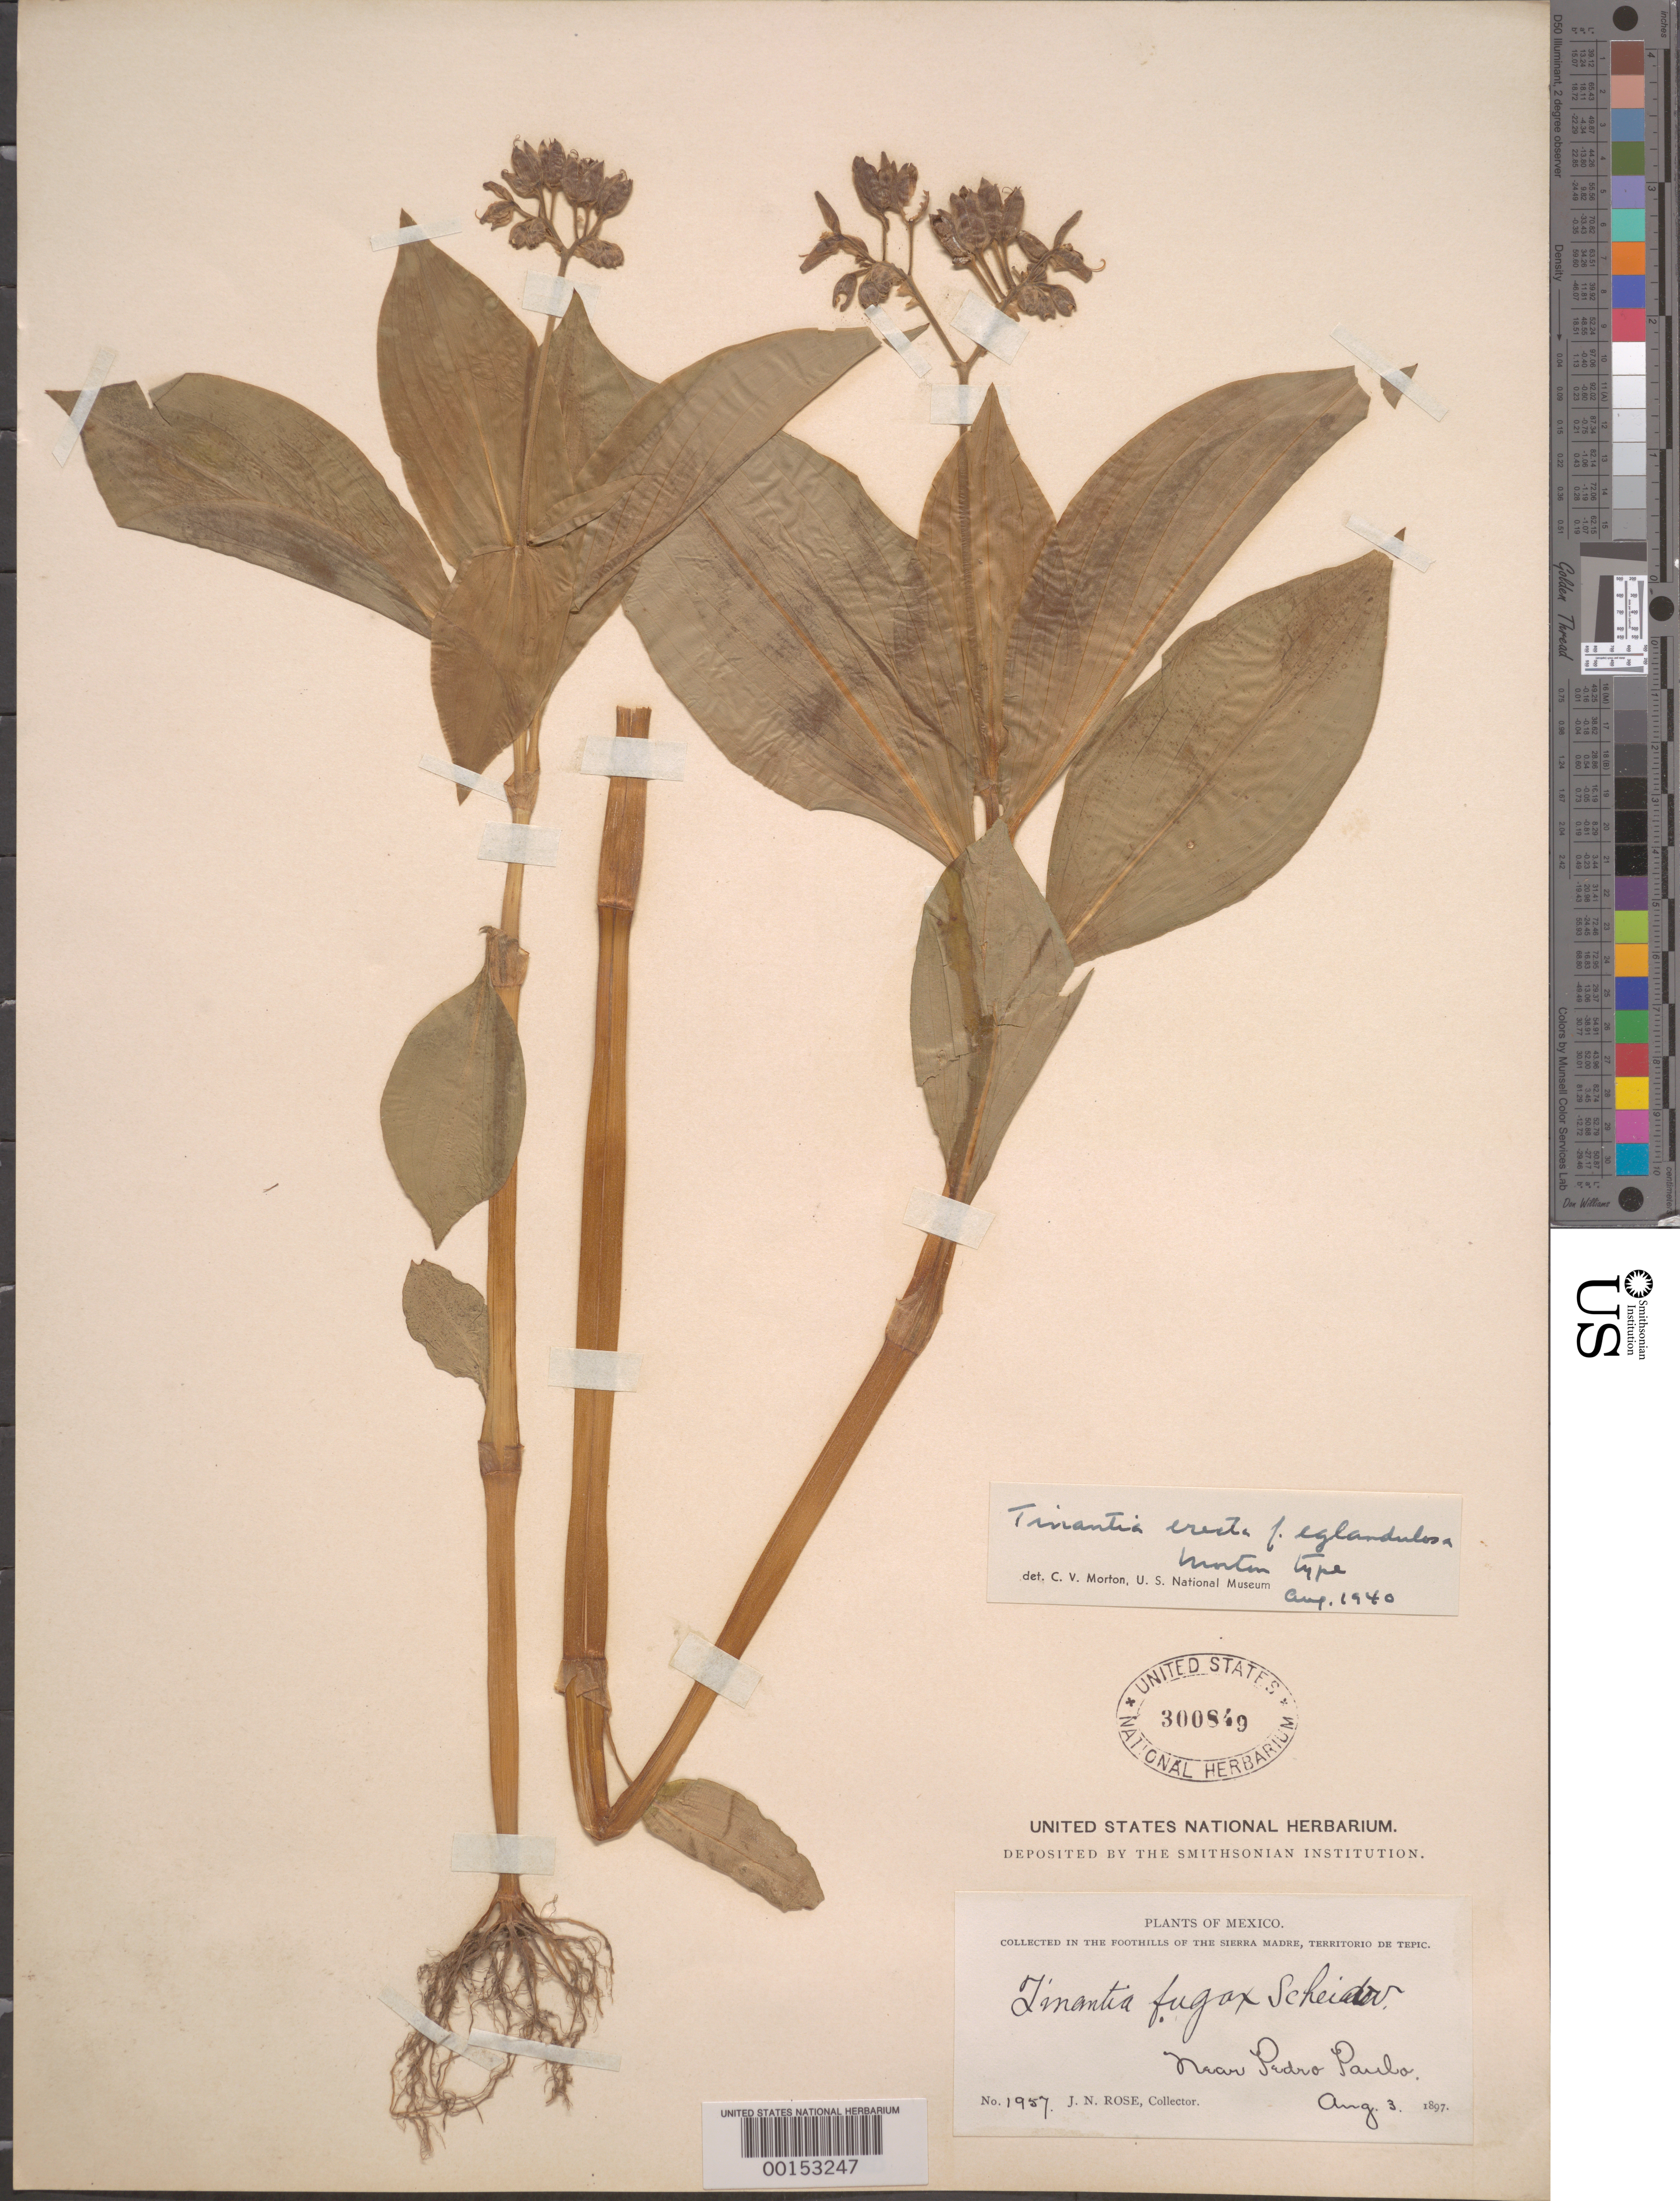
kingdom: Plantae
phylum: Tracheophyta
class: Liliopsida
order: Commelinales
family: Commelinaceae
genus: Tinantia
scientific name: Tinantia macrophylla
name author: S. Watson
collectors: J. N. Rose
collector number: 1957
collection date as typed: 03 Aug 1897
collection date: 1897-08-03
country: Mexico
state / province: Nayarit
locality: Tepic, near pedro paulo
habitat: Foothills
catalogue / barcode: US 300849